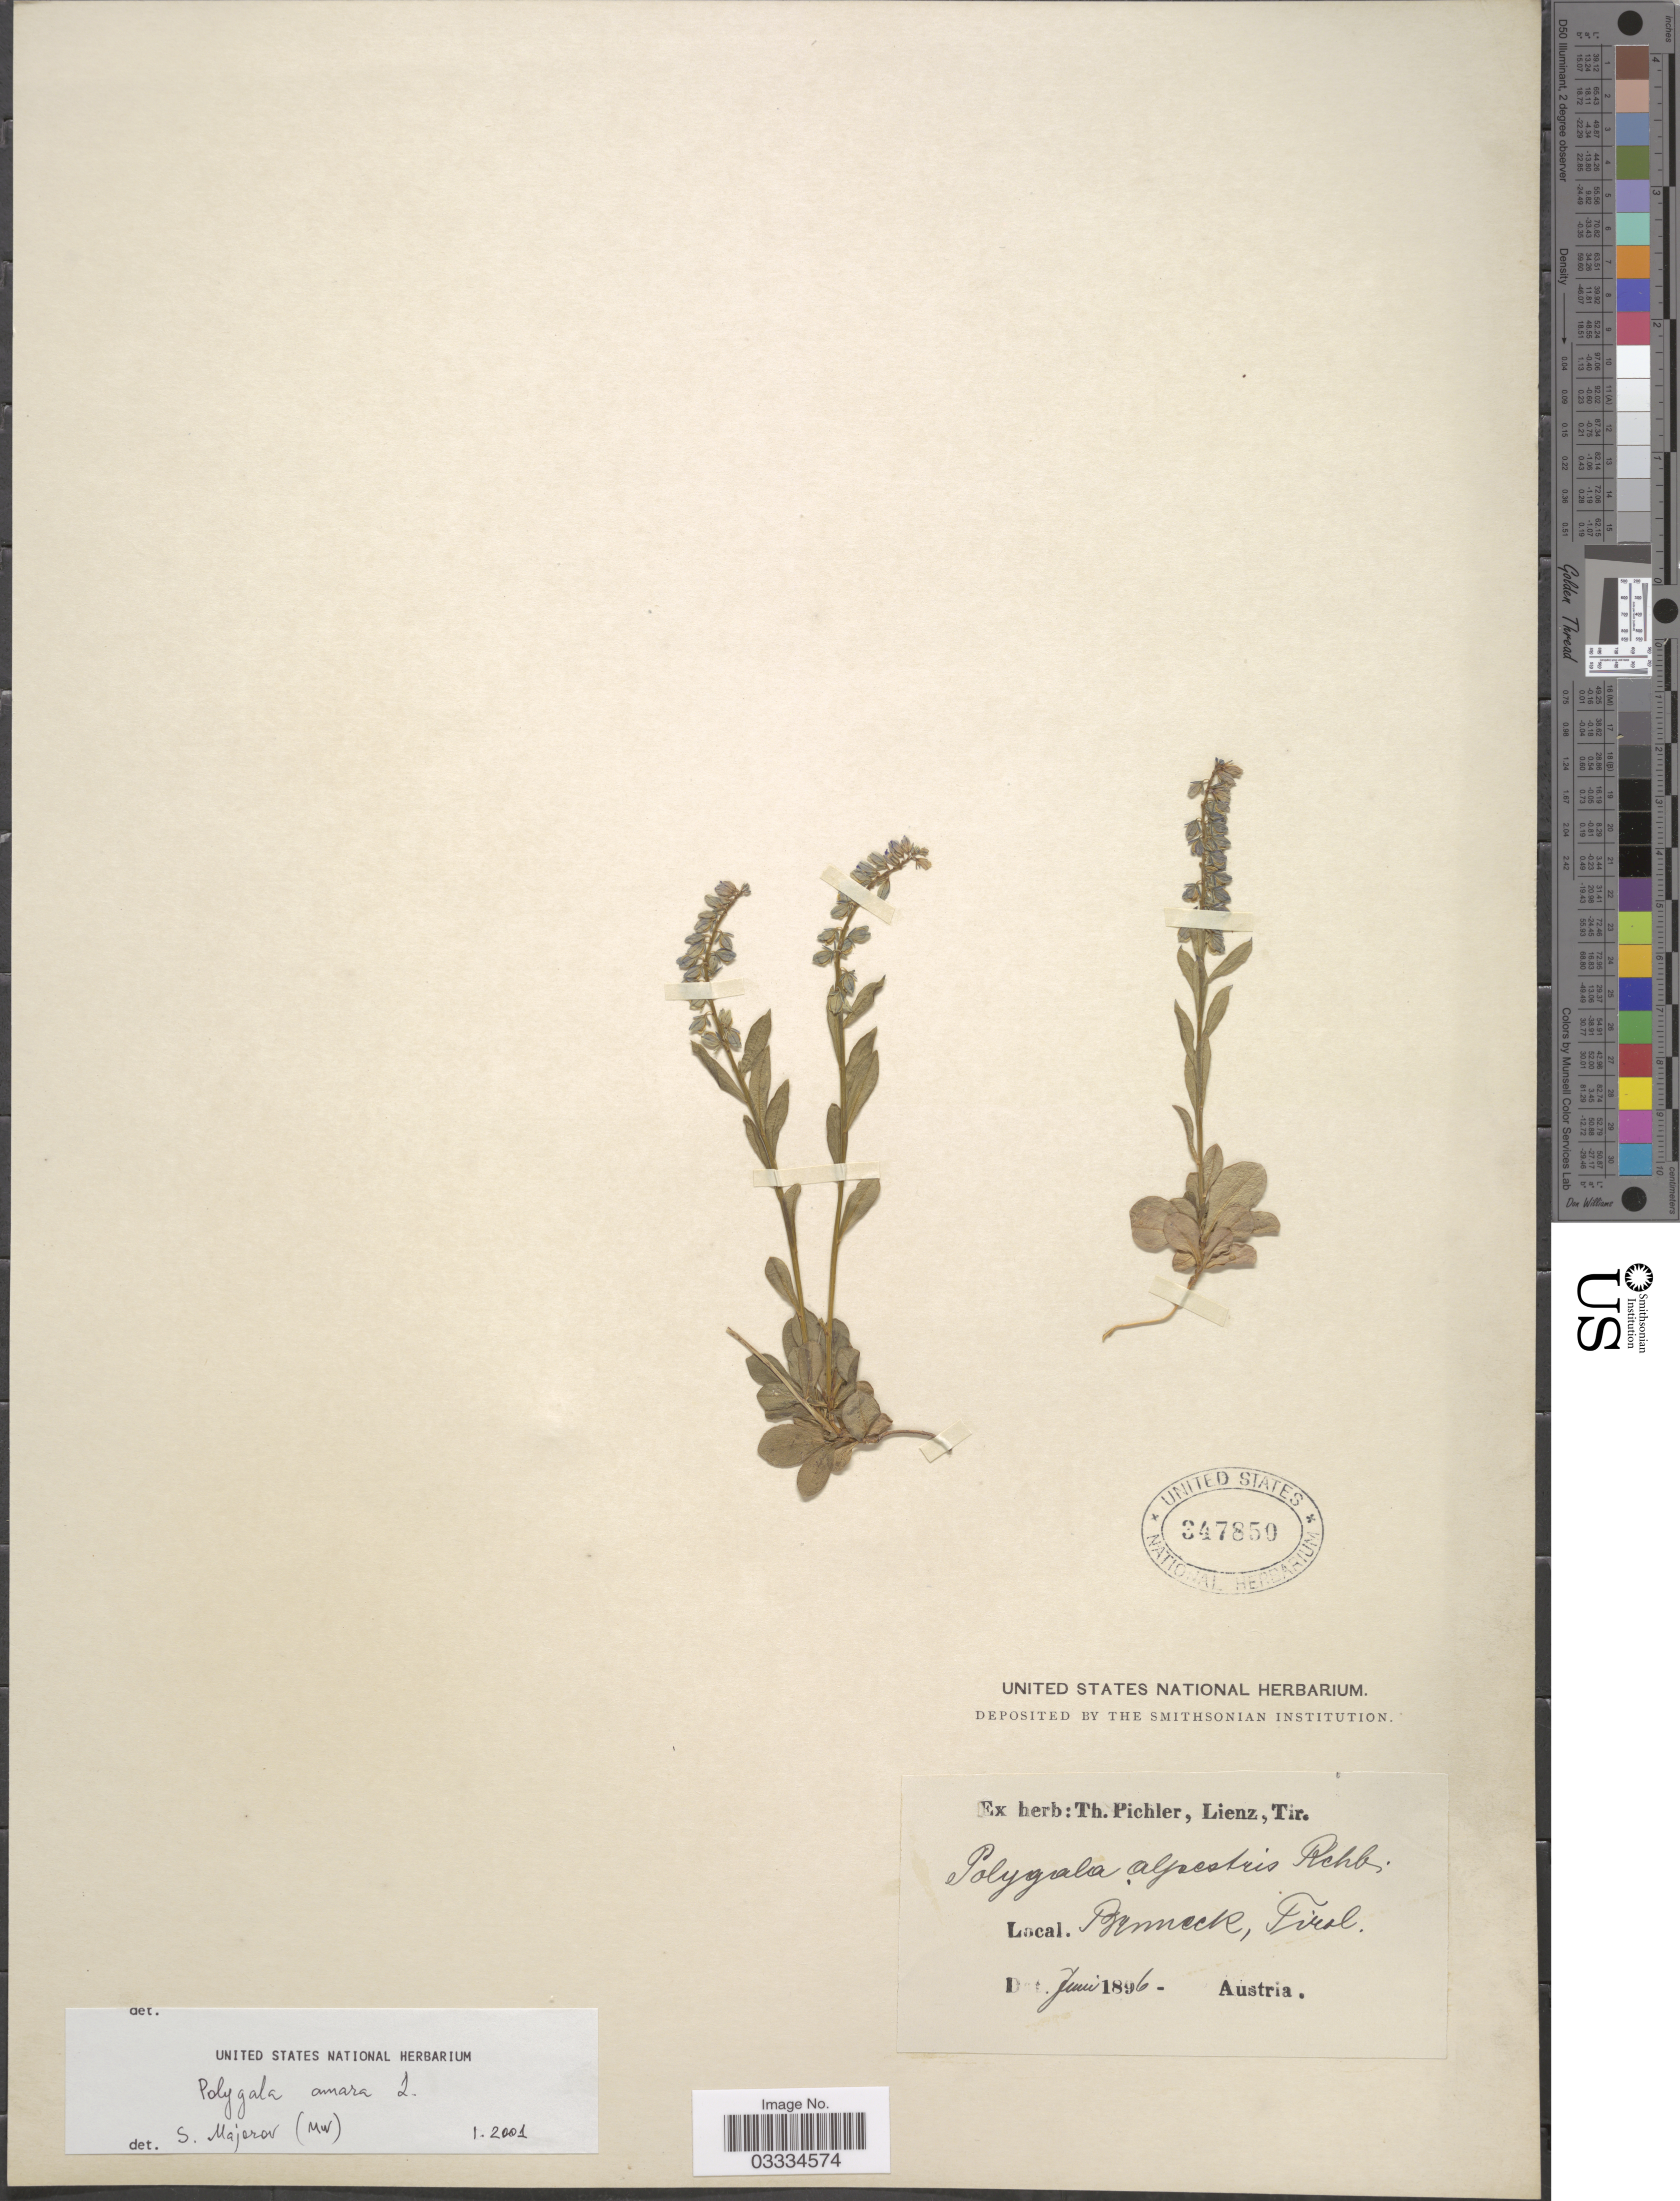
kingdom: Plantae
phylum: Tracheophyta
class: Magnoliopsida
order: Fabales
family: Polygalaceae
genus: Polygala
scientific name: Polygala amara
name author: L.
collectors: ex herb. T. Pichler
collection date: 1896-06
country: Austria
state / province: Tirol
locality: Pormeck [interpreted].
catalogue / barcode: US 347850